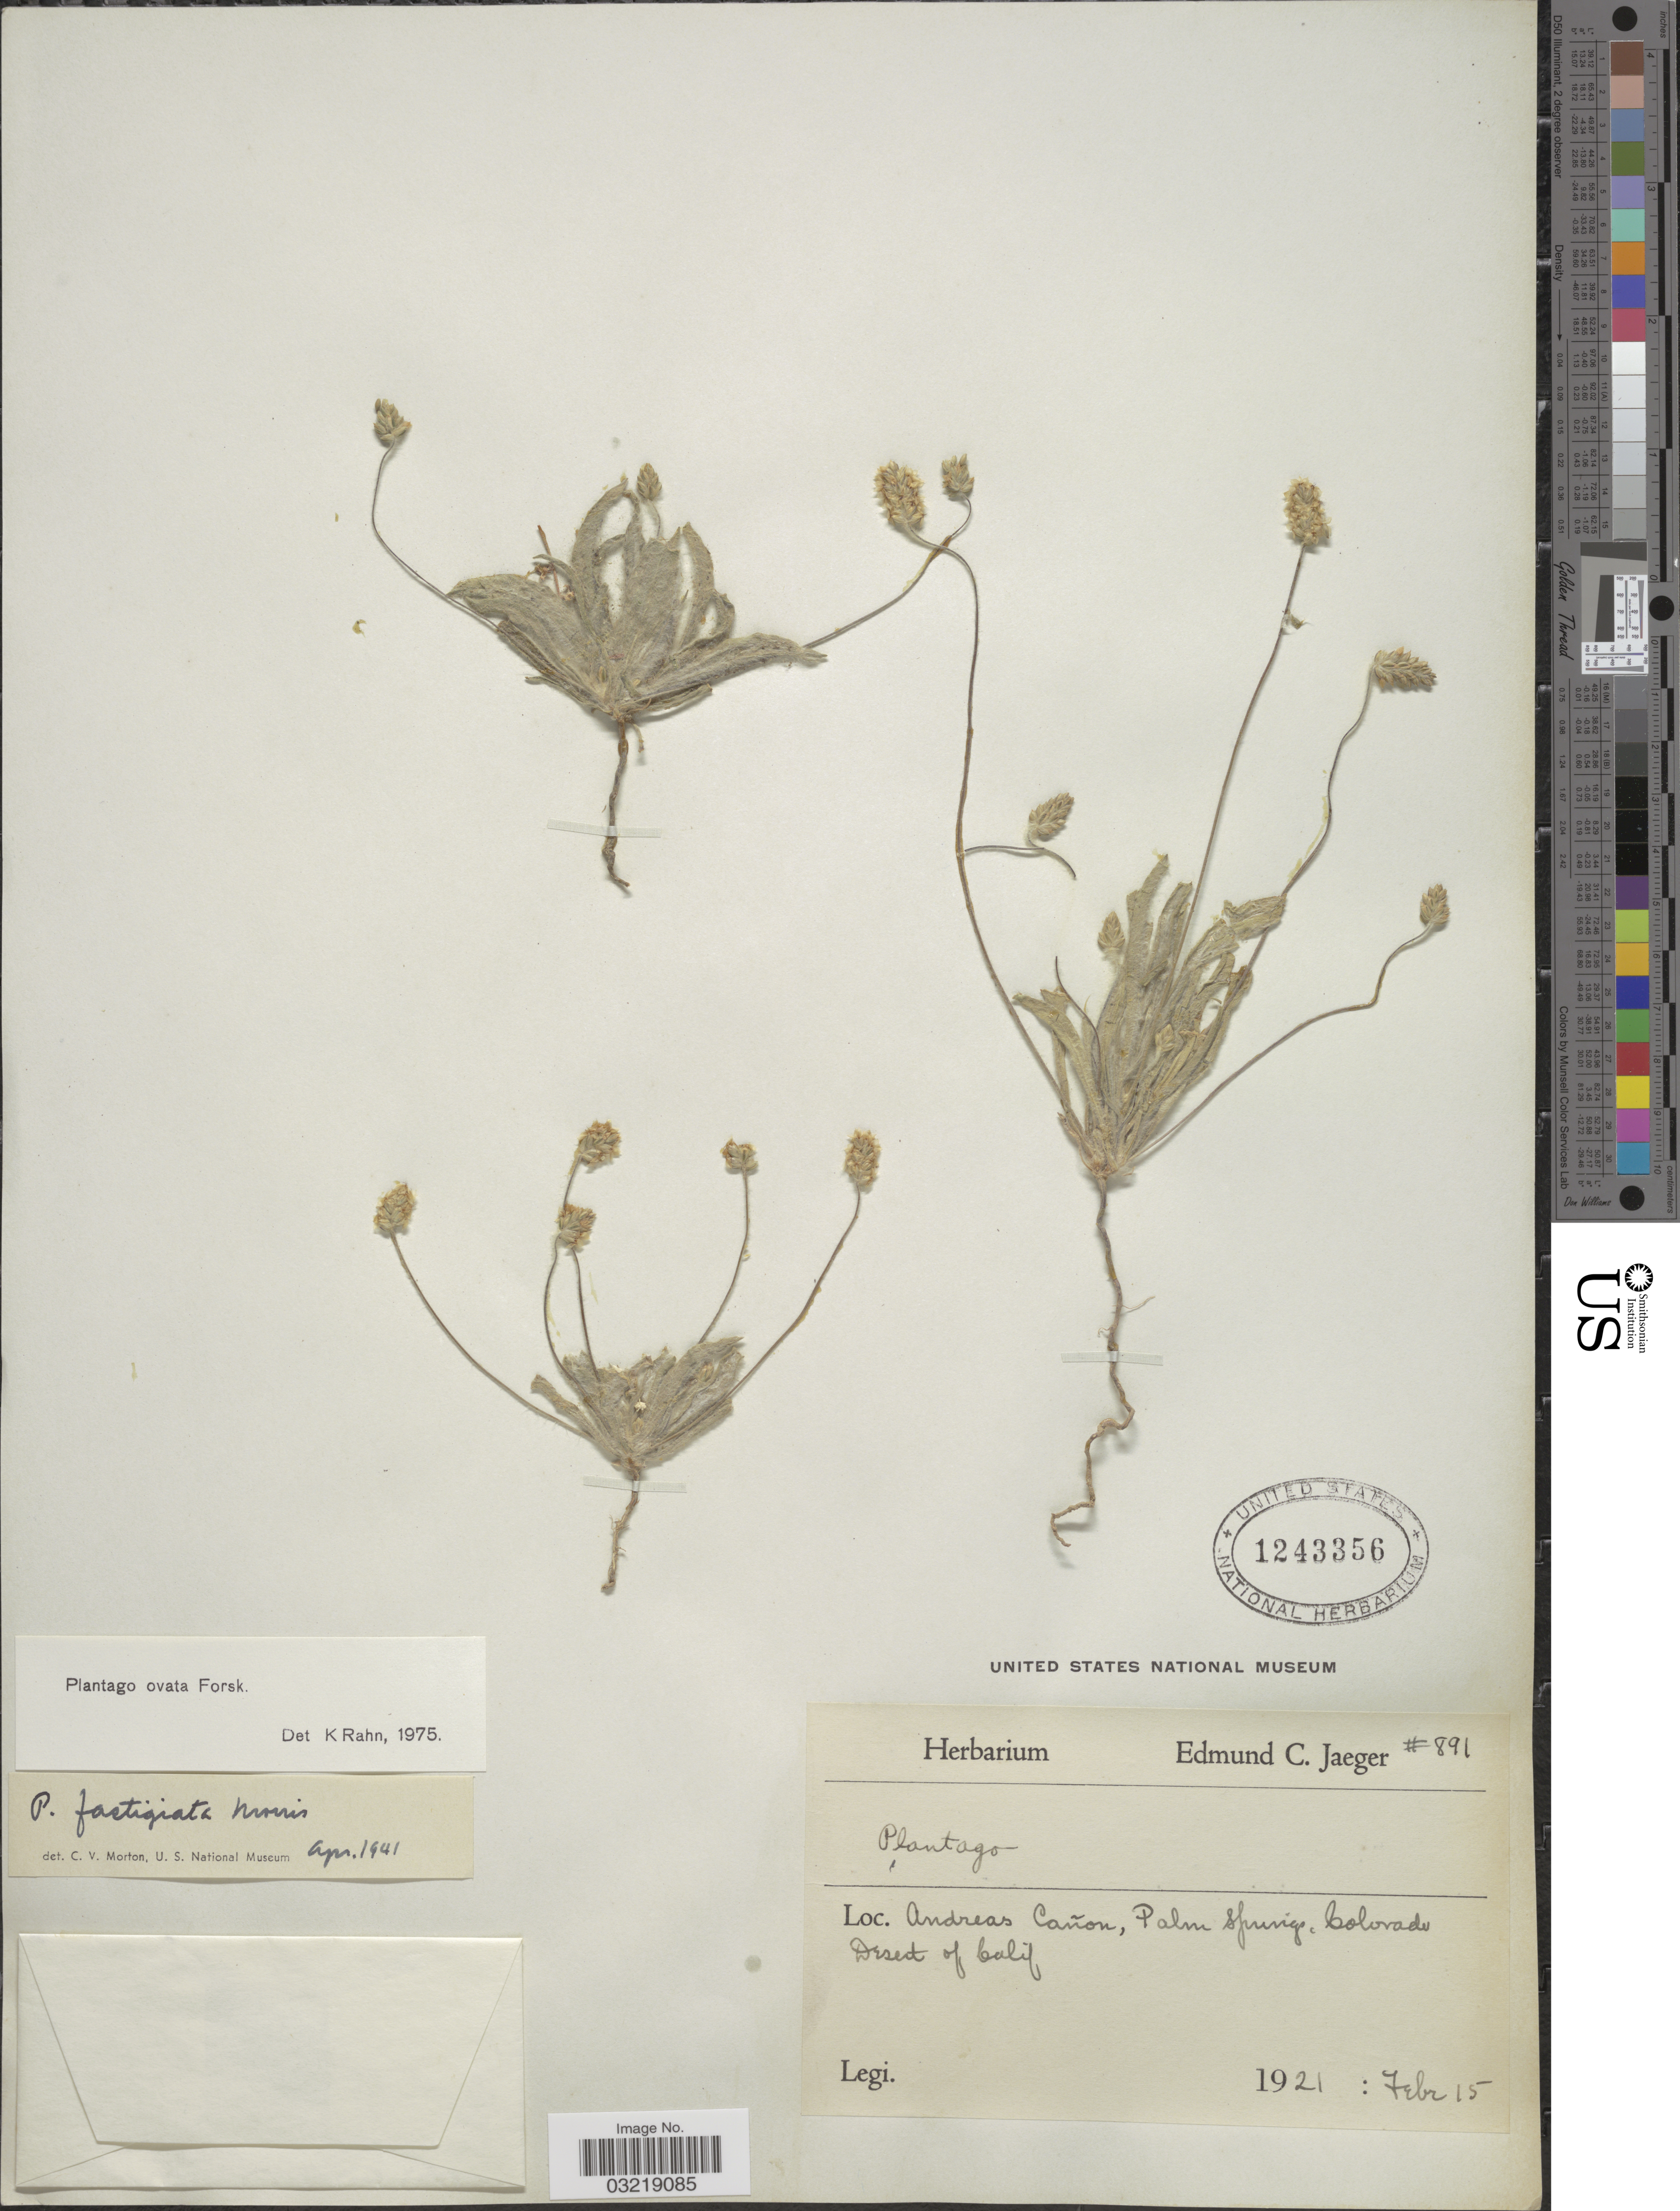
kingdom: Plantae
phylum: Tracheophyta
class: Magnoliopsida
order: Lamiales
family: Plantaginaceae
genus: Plantago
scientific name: Plantago ovata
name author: Forssk.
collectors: ex herb. E.C. Jaeger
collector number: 891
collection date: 1921-02-15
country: United States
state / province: Colorado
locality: Andreas Cañon, Palm Springs, Colorado. Desert of Calif.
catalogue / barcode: US 1243356